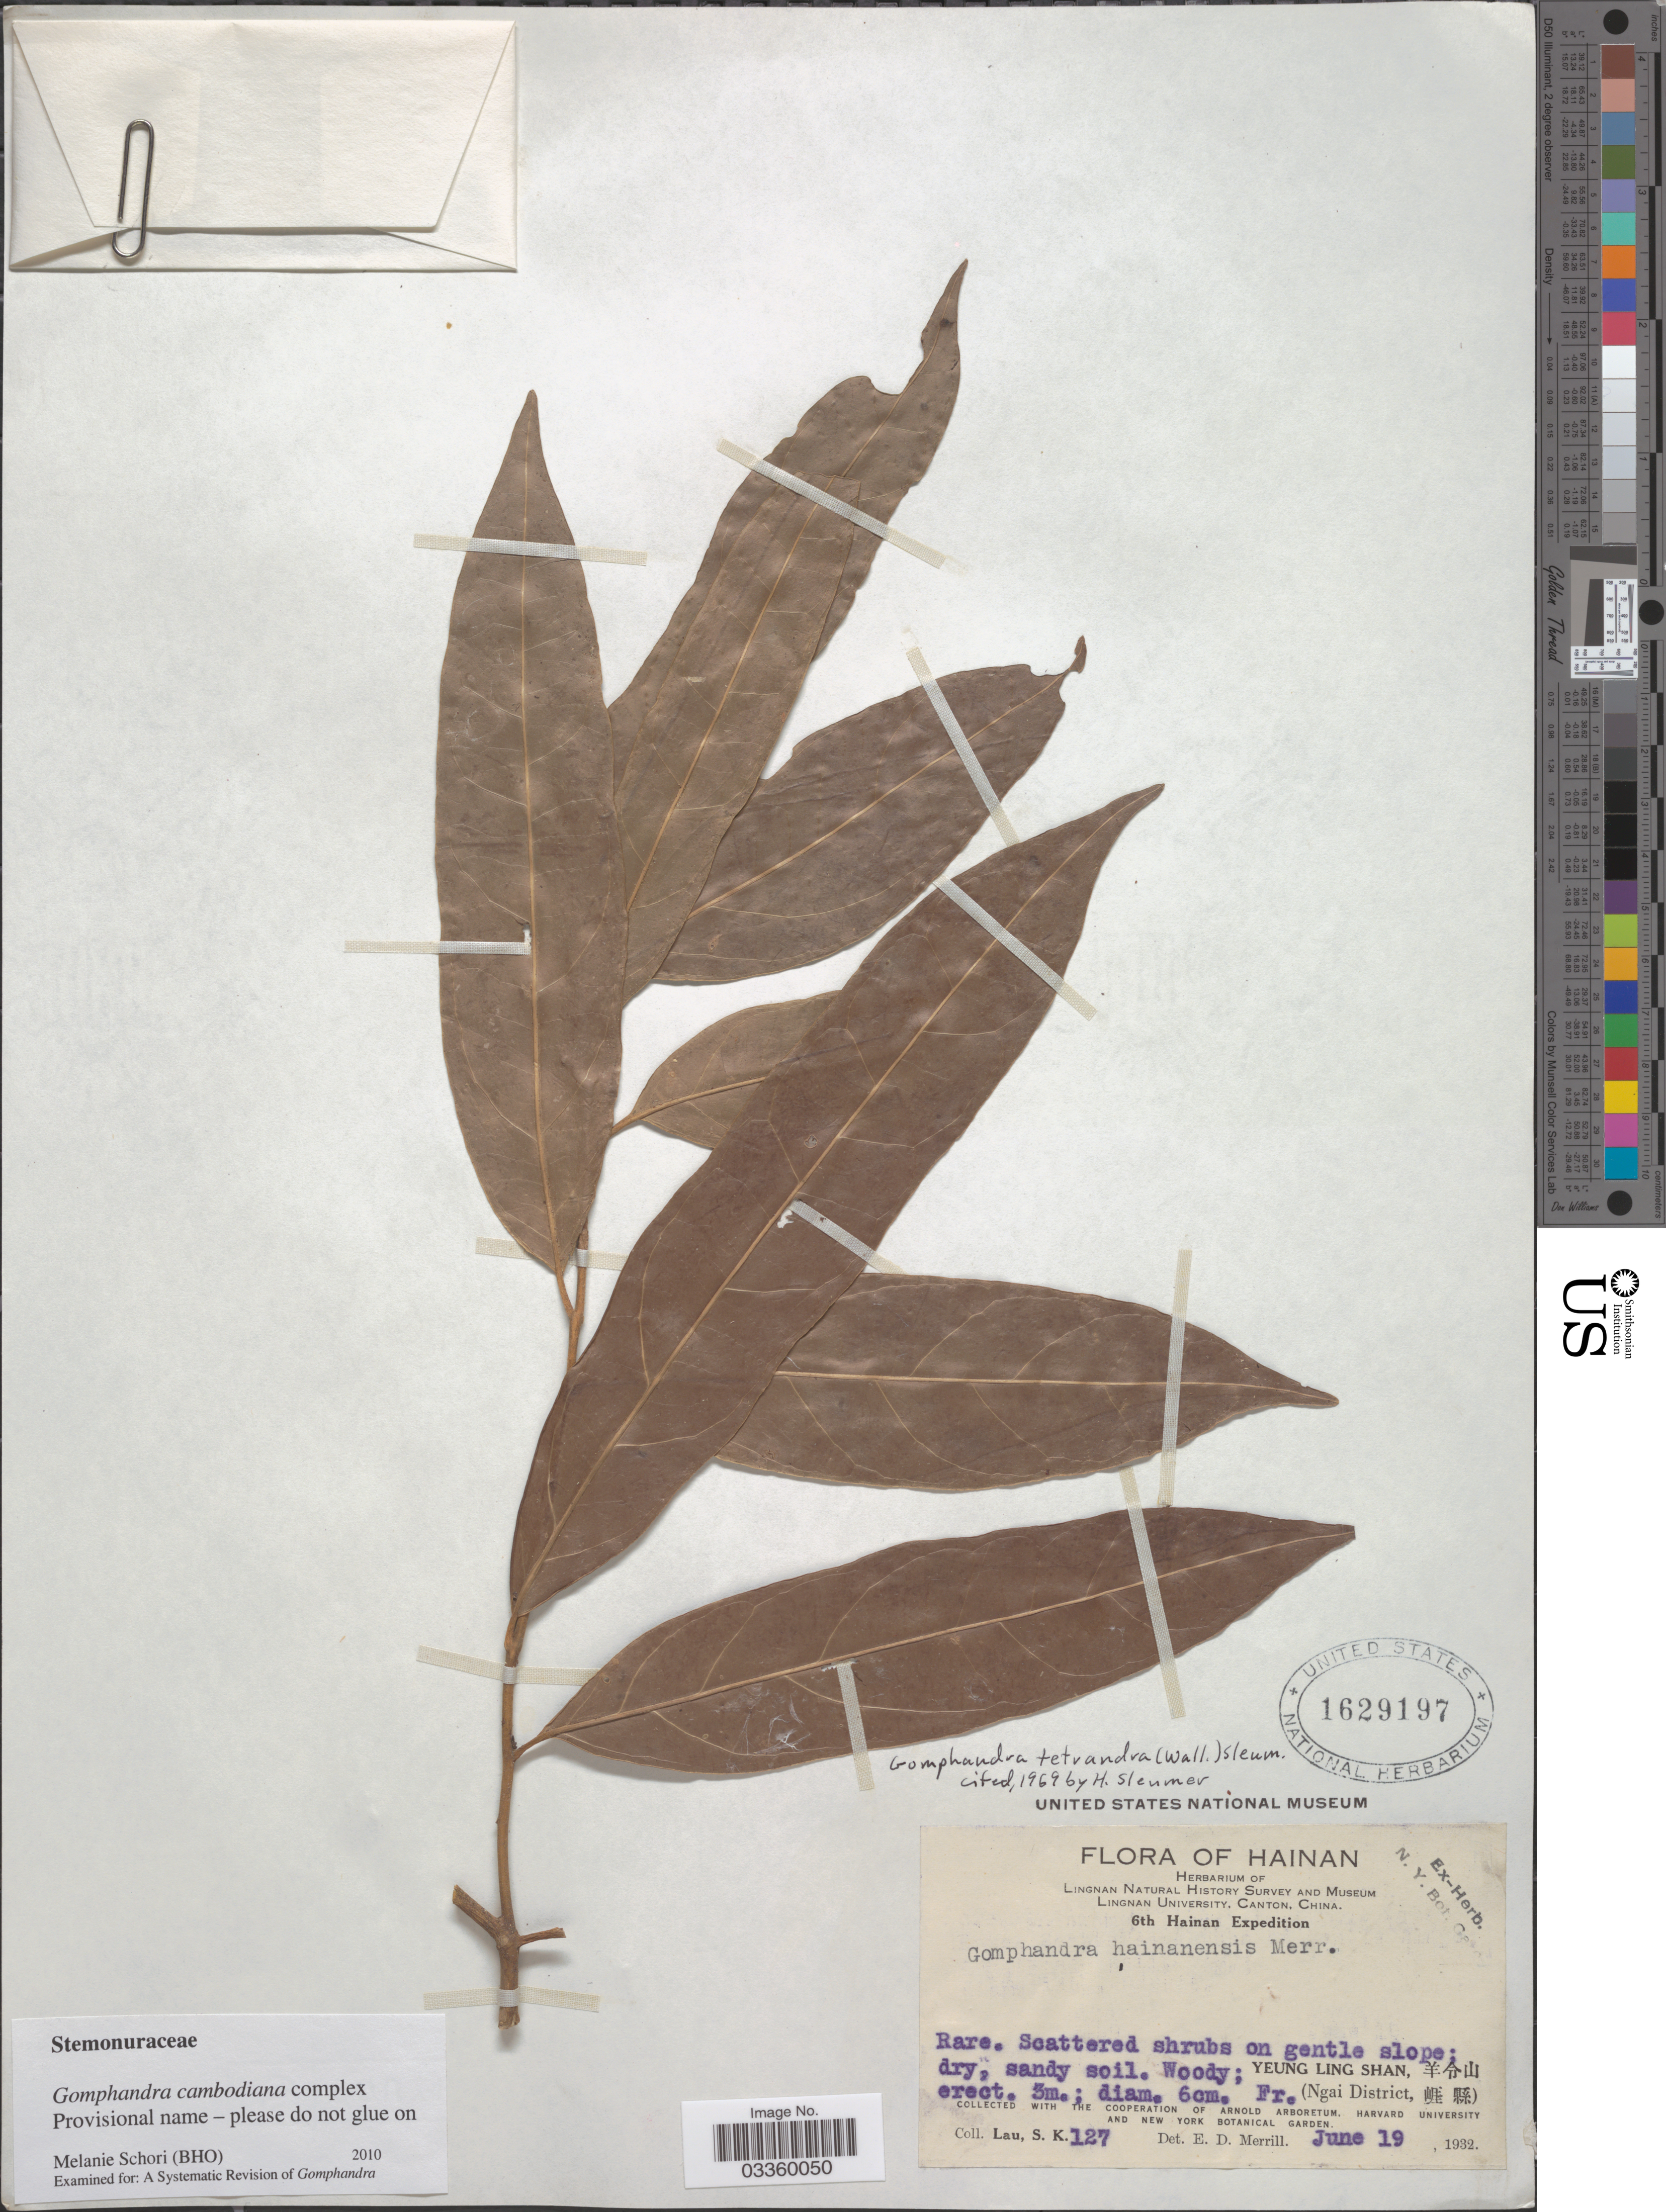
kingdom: Plantae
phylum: Tracheophyta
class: Magnoliopsida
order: Cardiopteridales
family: Stemonuraceae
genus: Gomphandra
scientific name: Gomphandra cambodiana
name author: Pierre ex Gagnep.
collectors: S. K. Lau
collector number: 127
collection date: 1932-06-19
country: China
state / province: Hainan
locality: Yeung Ling Shan. (Ngai District).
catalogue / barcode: US 1629197